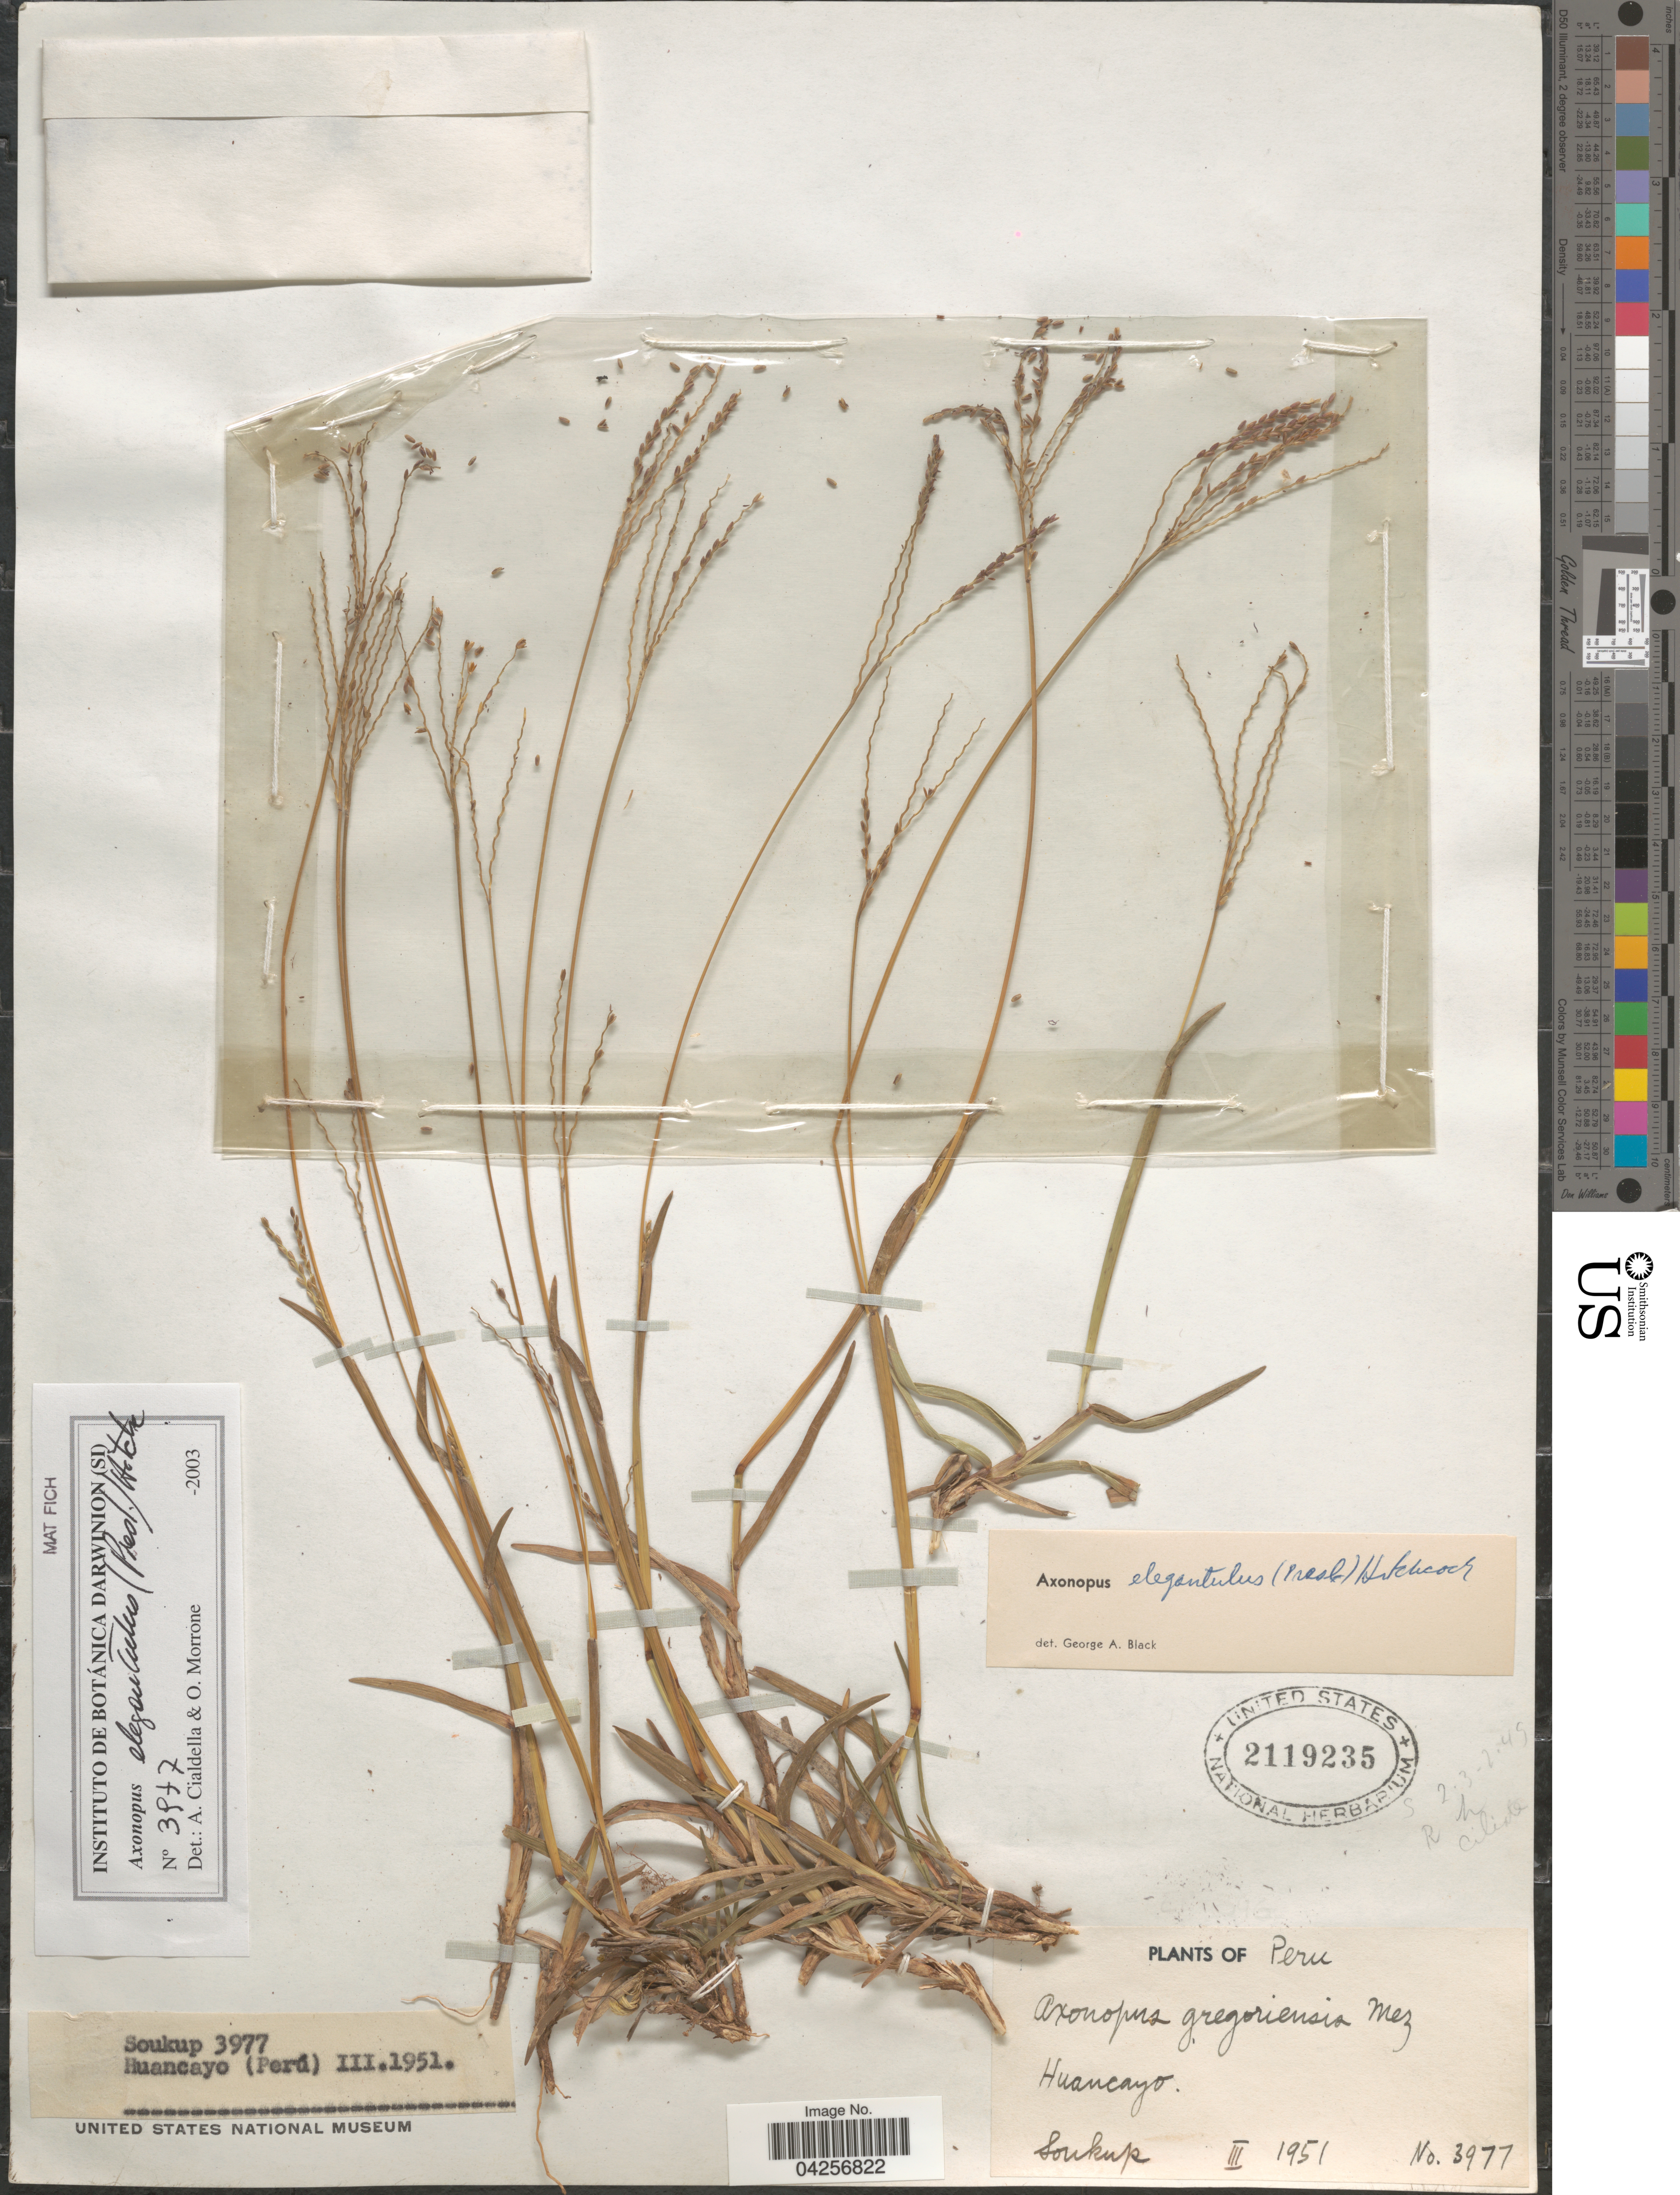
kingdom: Plantae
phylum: Tracheophyta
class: Liliopsida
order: Poales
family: Poaceae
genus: Axonopus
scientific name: Axonopus elegantulus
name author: (J. Presl) Hitchc.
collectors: -- Soukup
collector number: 3977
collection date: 1951-03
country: Peru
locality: Huancayo.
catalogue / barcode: US 2119235